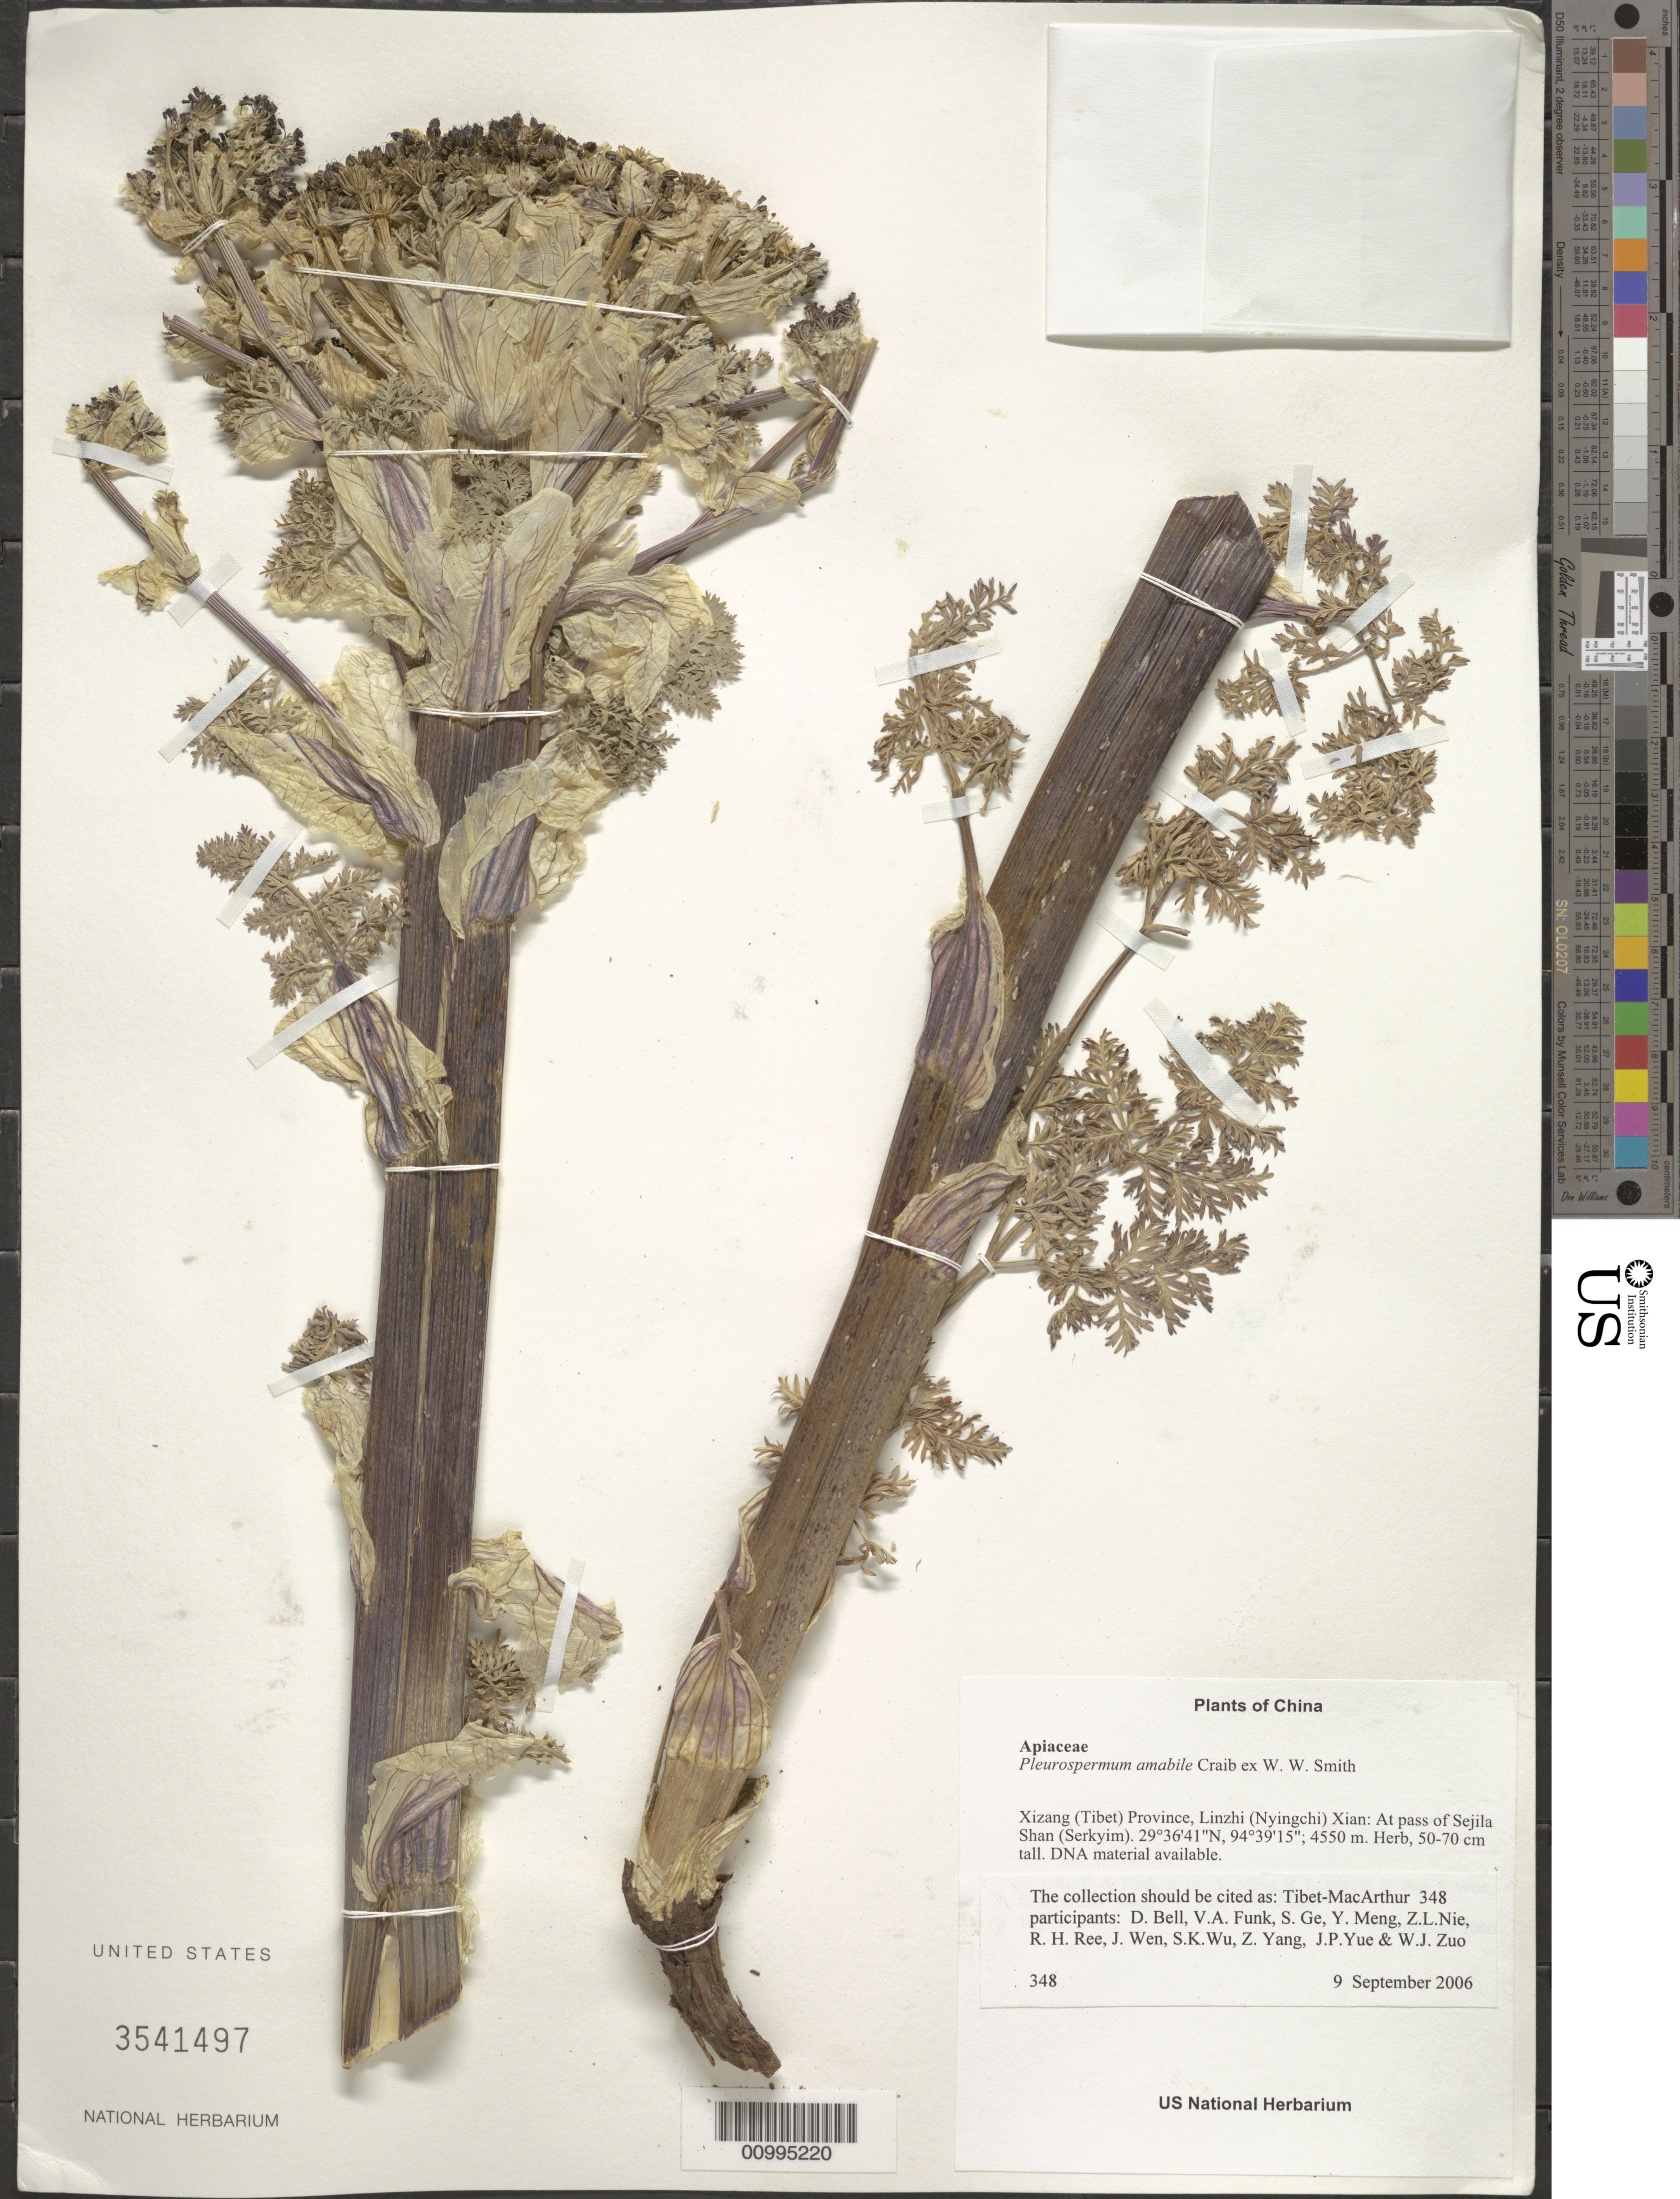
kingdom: Plantae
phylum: Tracheophyta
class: Magnoliopsida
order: Apiales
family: Apiaceae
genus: Pleurospermum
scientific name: Pleurospermum amabile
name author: Craib & W.W. Sm.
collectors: Tibet-MacArthur, D. A. Bell, V. Funk, S. Ge, Y. Meng, Z. Nie, R. Ree, J. Wen, S. K. Wu, Z. Yang, J. Yue & W. Zuo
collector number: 348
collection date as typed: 09 Sep 2006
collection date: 2006-09-09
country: China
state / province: Xizang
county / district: Linzhi (Nyingchi) Xian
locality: At pass of Sejila Shan (Serkyim).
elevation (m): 4550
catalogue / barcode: US 3541497